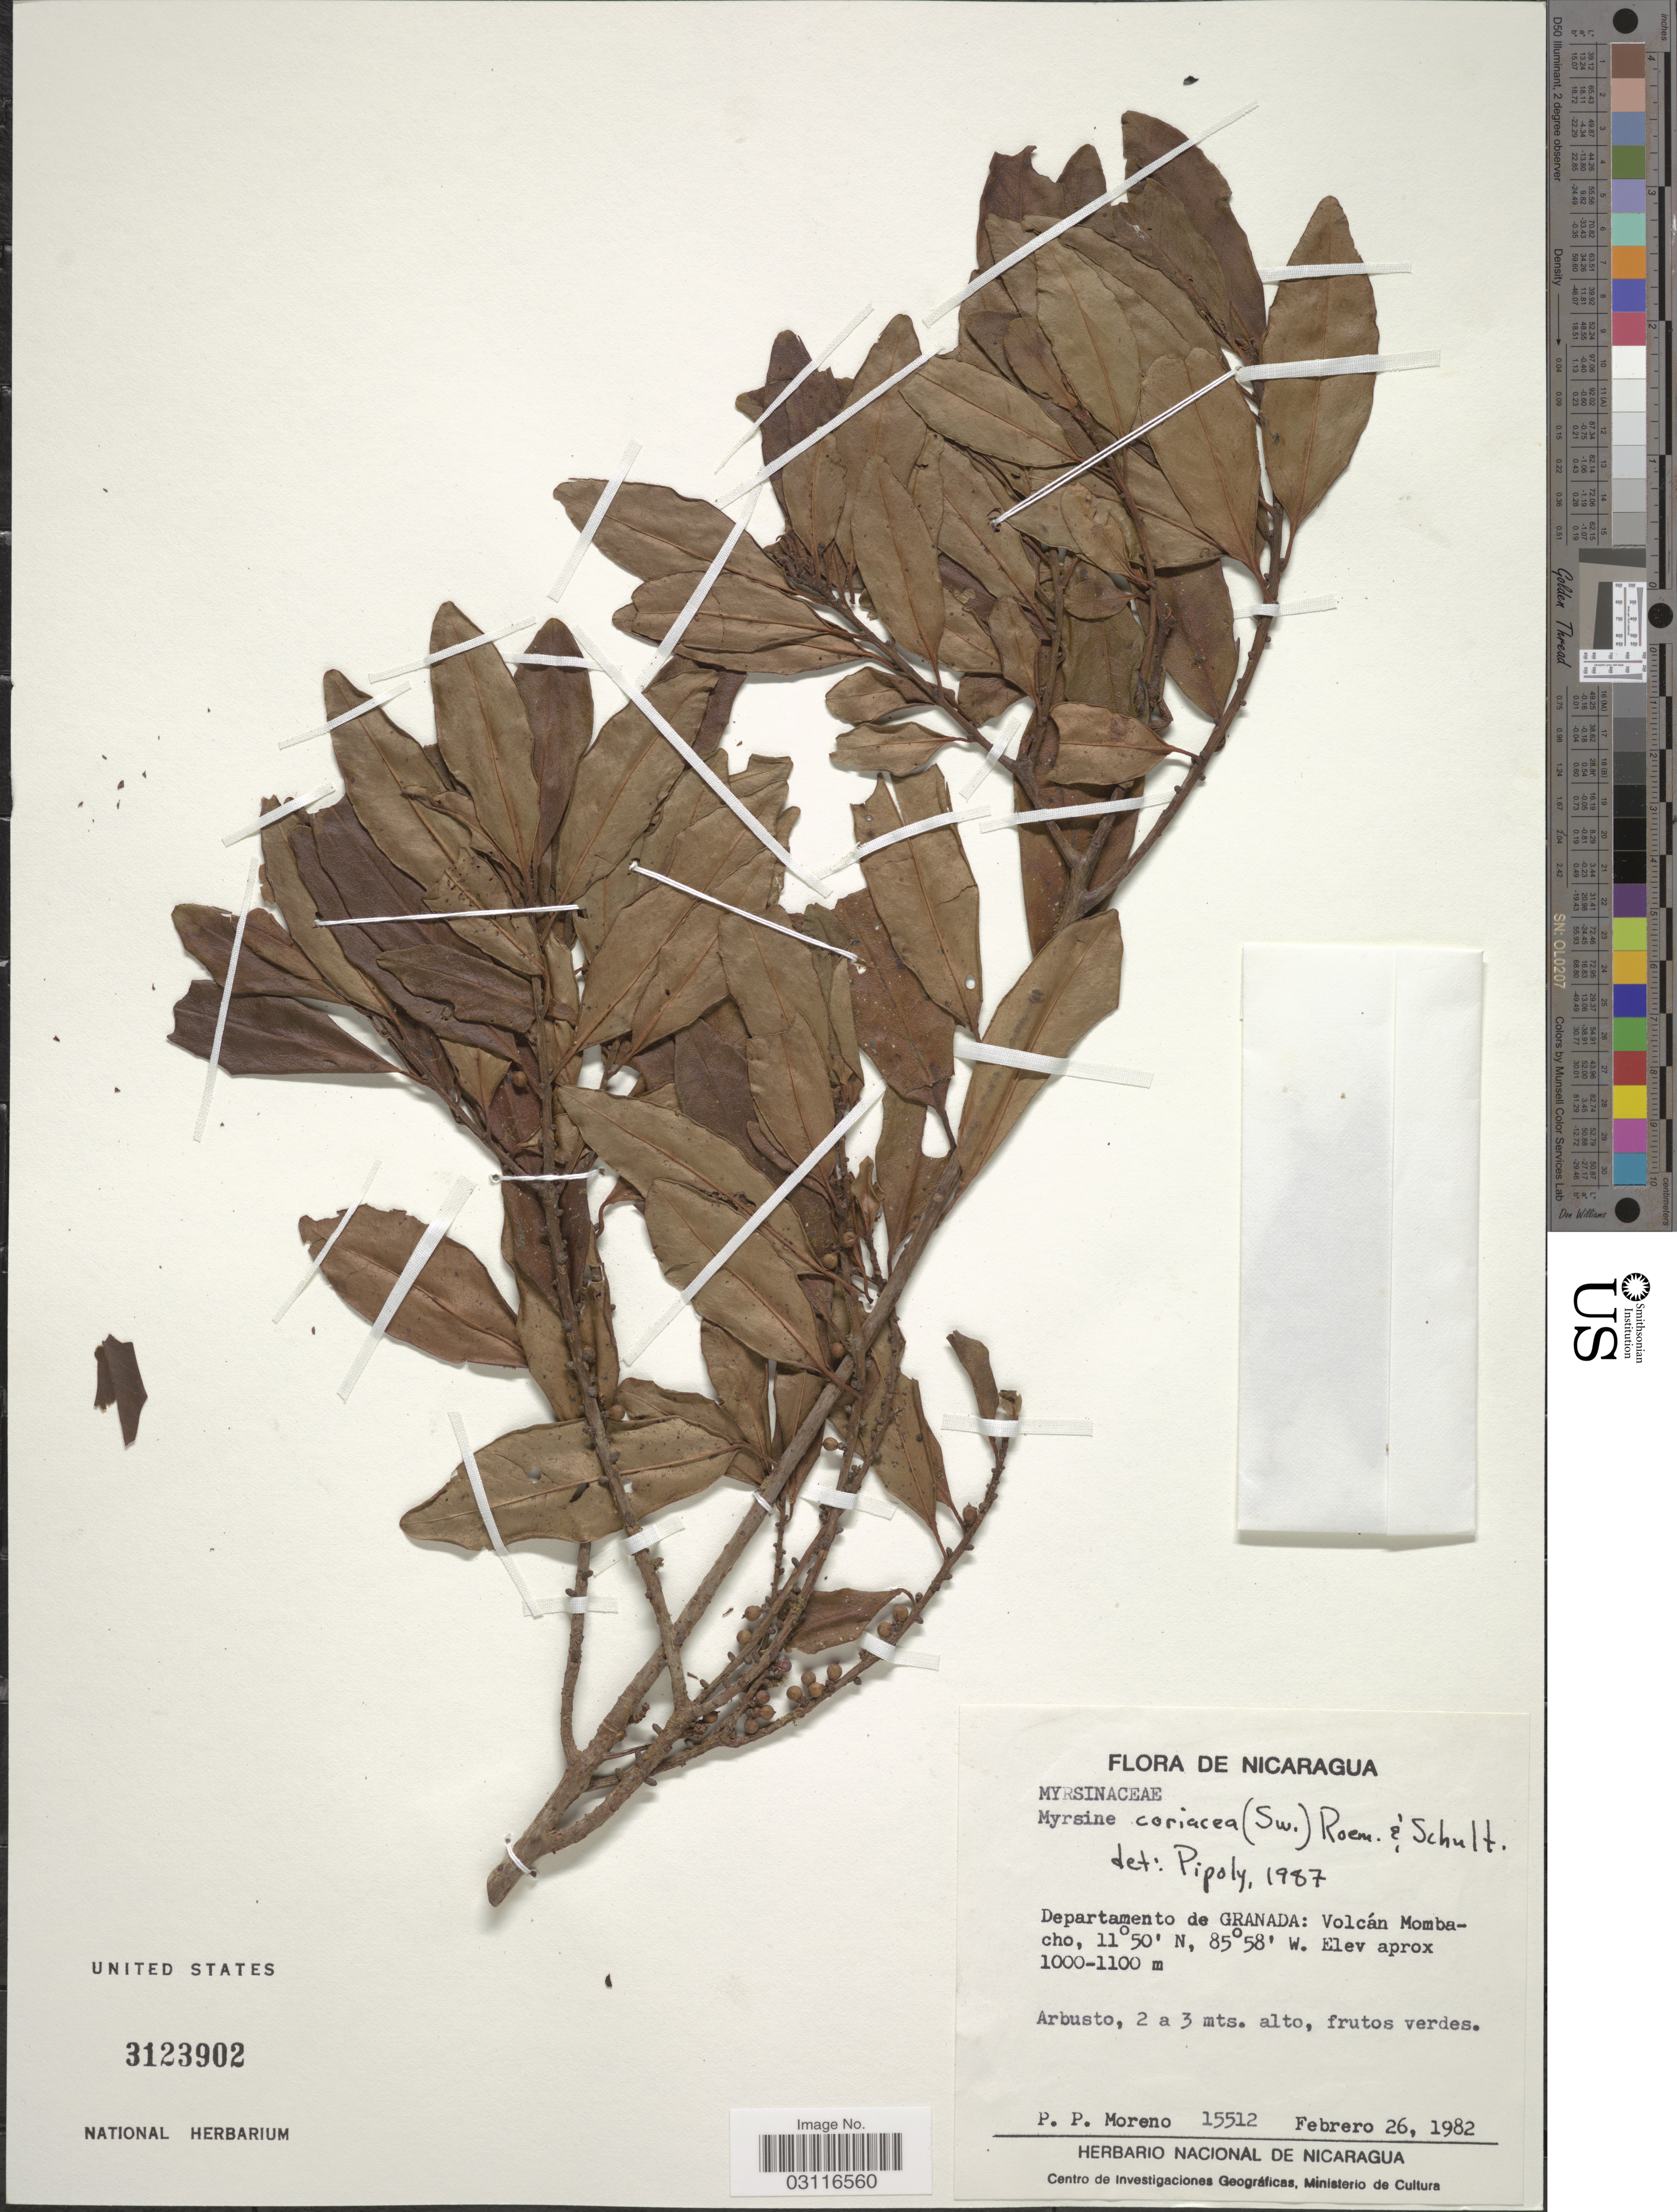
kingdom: Plantae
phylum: Tracheophyta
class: Magnoliopsida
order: Ericales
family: Primulaceae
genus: Myrsine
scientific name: Myrsine coriacea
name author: (Sw.) R. Br. ex Roem. & Schult.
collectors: P. Moreno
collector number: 15512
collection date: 1982-02-26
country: Nicaragua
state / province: Granada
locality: Departamento de Granada: Volcán Mombacho.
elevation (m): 1000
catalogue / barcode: US 3123902